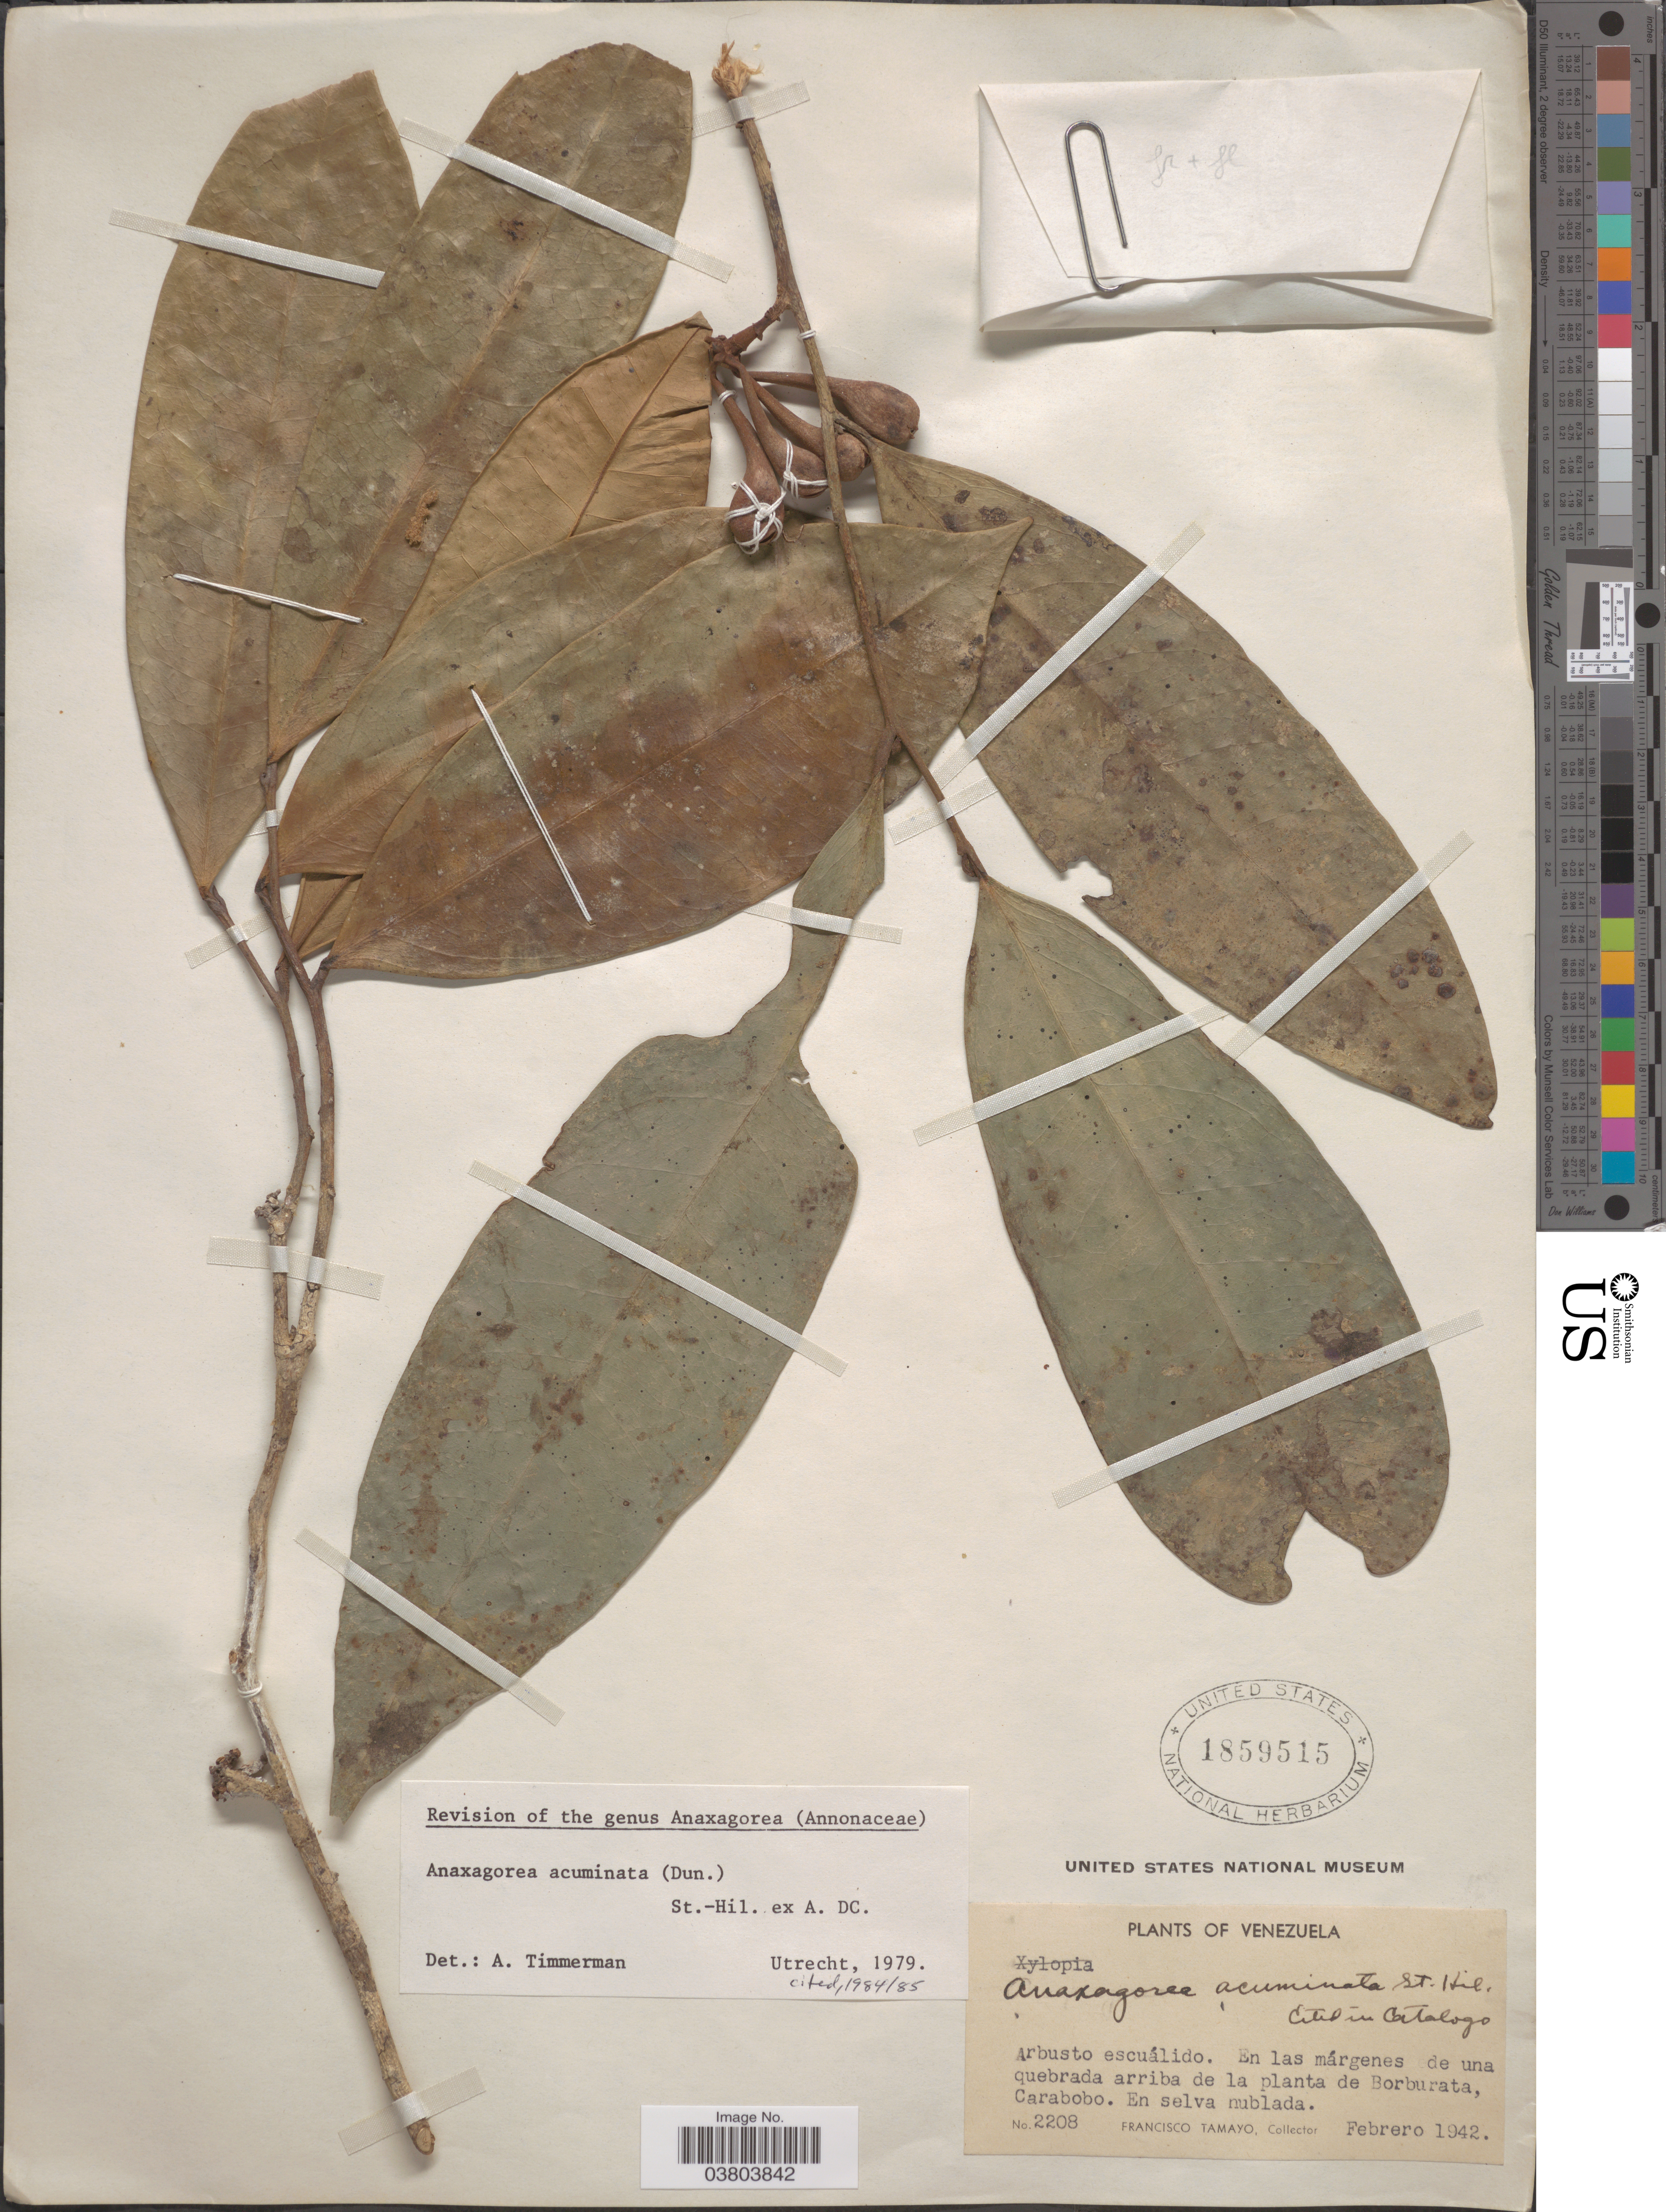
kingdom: Plantae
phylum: Tracheophyta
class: Magnoliopsida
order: Magnoliales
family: Annonaceae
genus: Anaxagorea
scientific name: Anaxagorea acuminata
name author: (Dunal) A. DC.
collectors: F. Tamayo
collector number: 2208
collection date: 1942-02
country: Venezuela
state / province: Carabobo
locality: En las márgenes de una quebrada arriba de la planta de Borburata.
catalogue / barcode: US 1859515